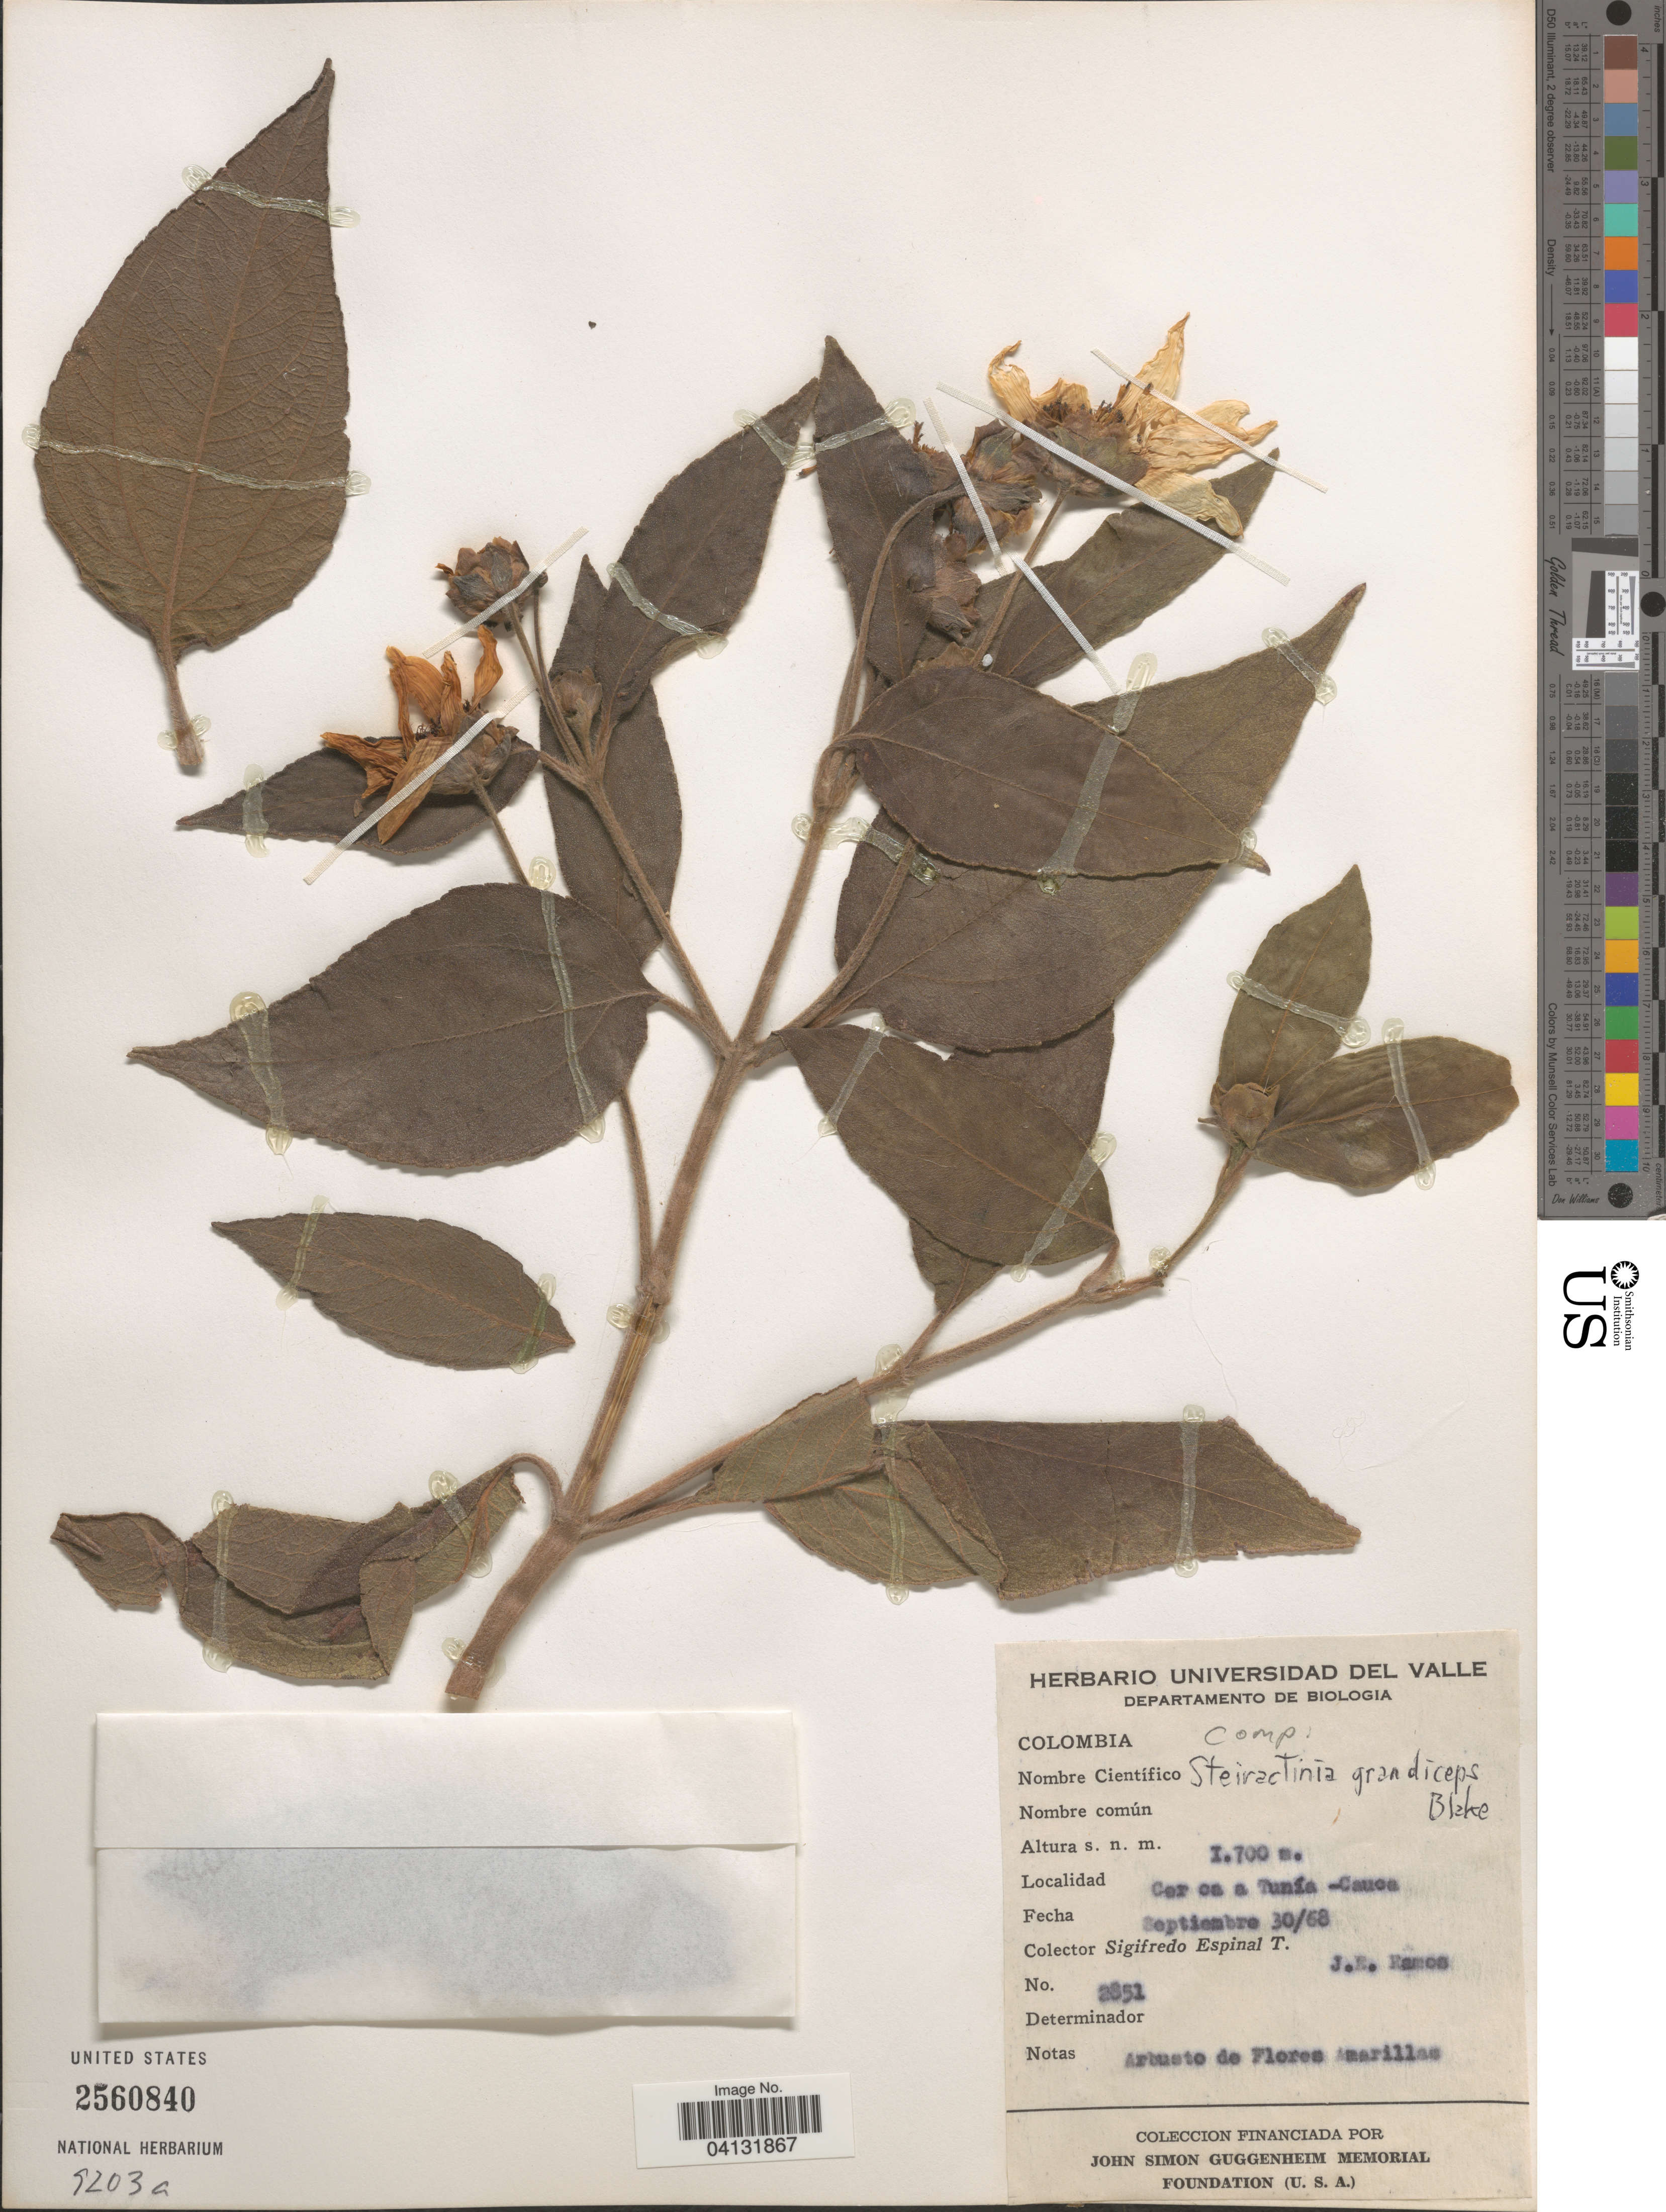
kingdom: Plantae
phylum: Tracheophyta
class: Magnoliopsida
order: Asterales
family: Asteraceae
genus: Steiractinia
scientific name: Steiractinia grandiceps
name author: S.F. Blake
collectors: S. Espinal T. & J. E. Ramos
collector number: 2851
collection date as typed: Transcribed d/m/y: 30/9/8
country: Colombia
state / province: Cauca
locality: Cerca a Tunía.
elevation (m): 1700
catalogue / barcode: US 2560840